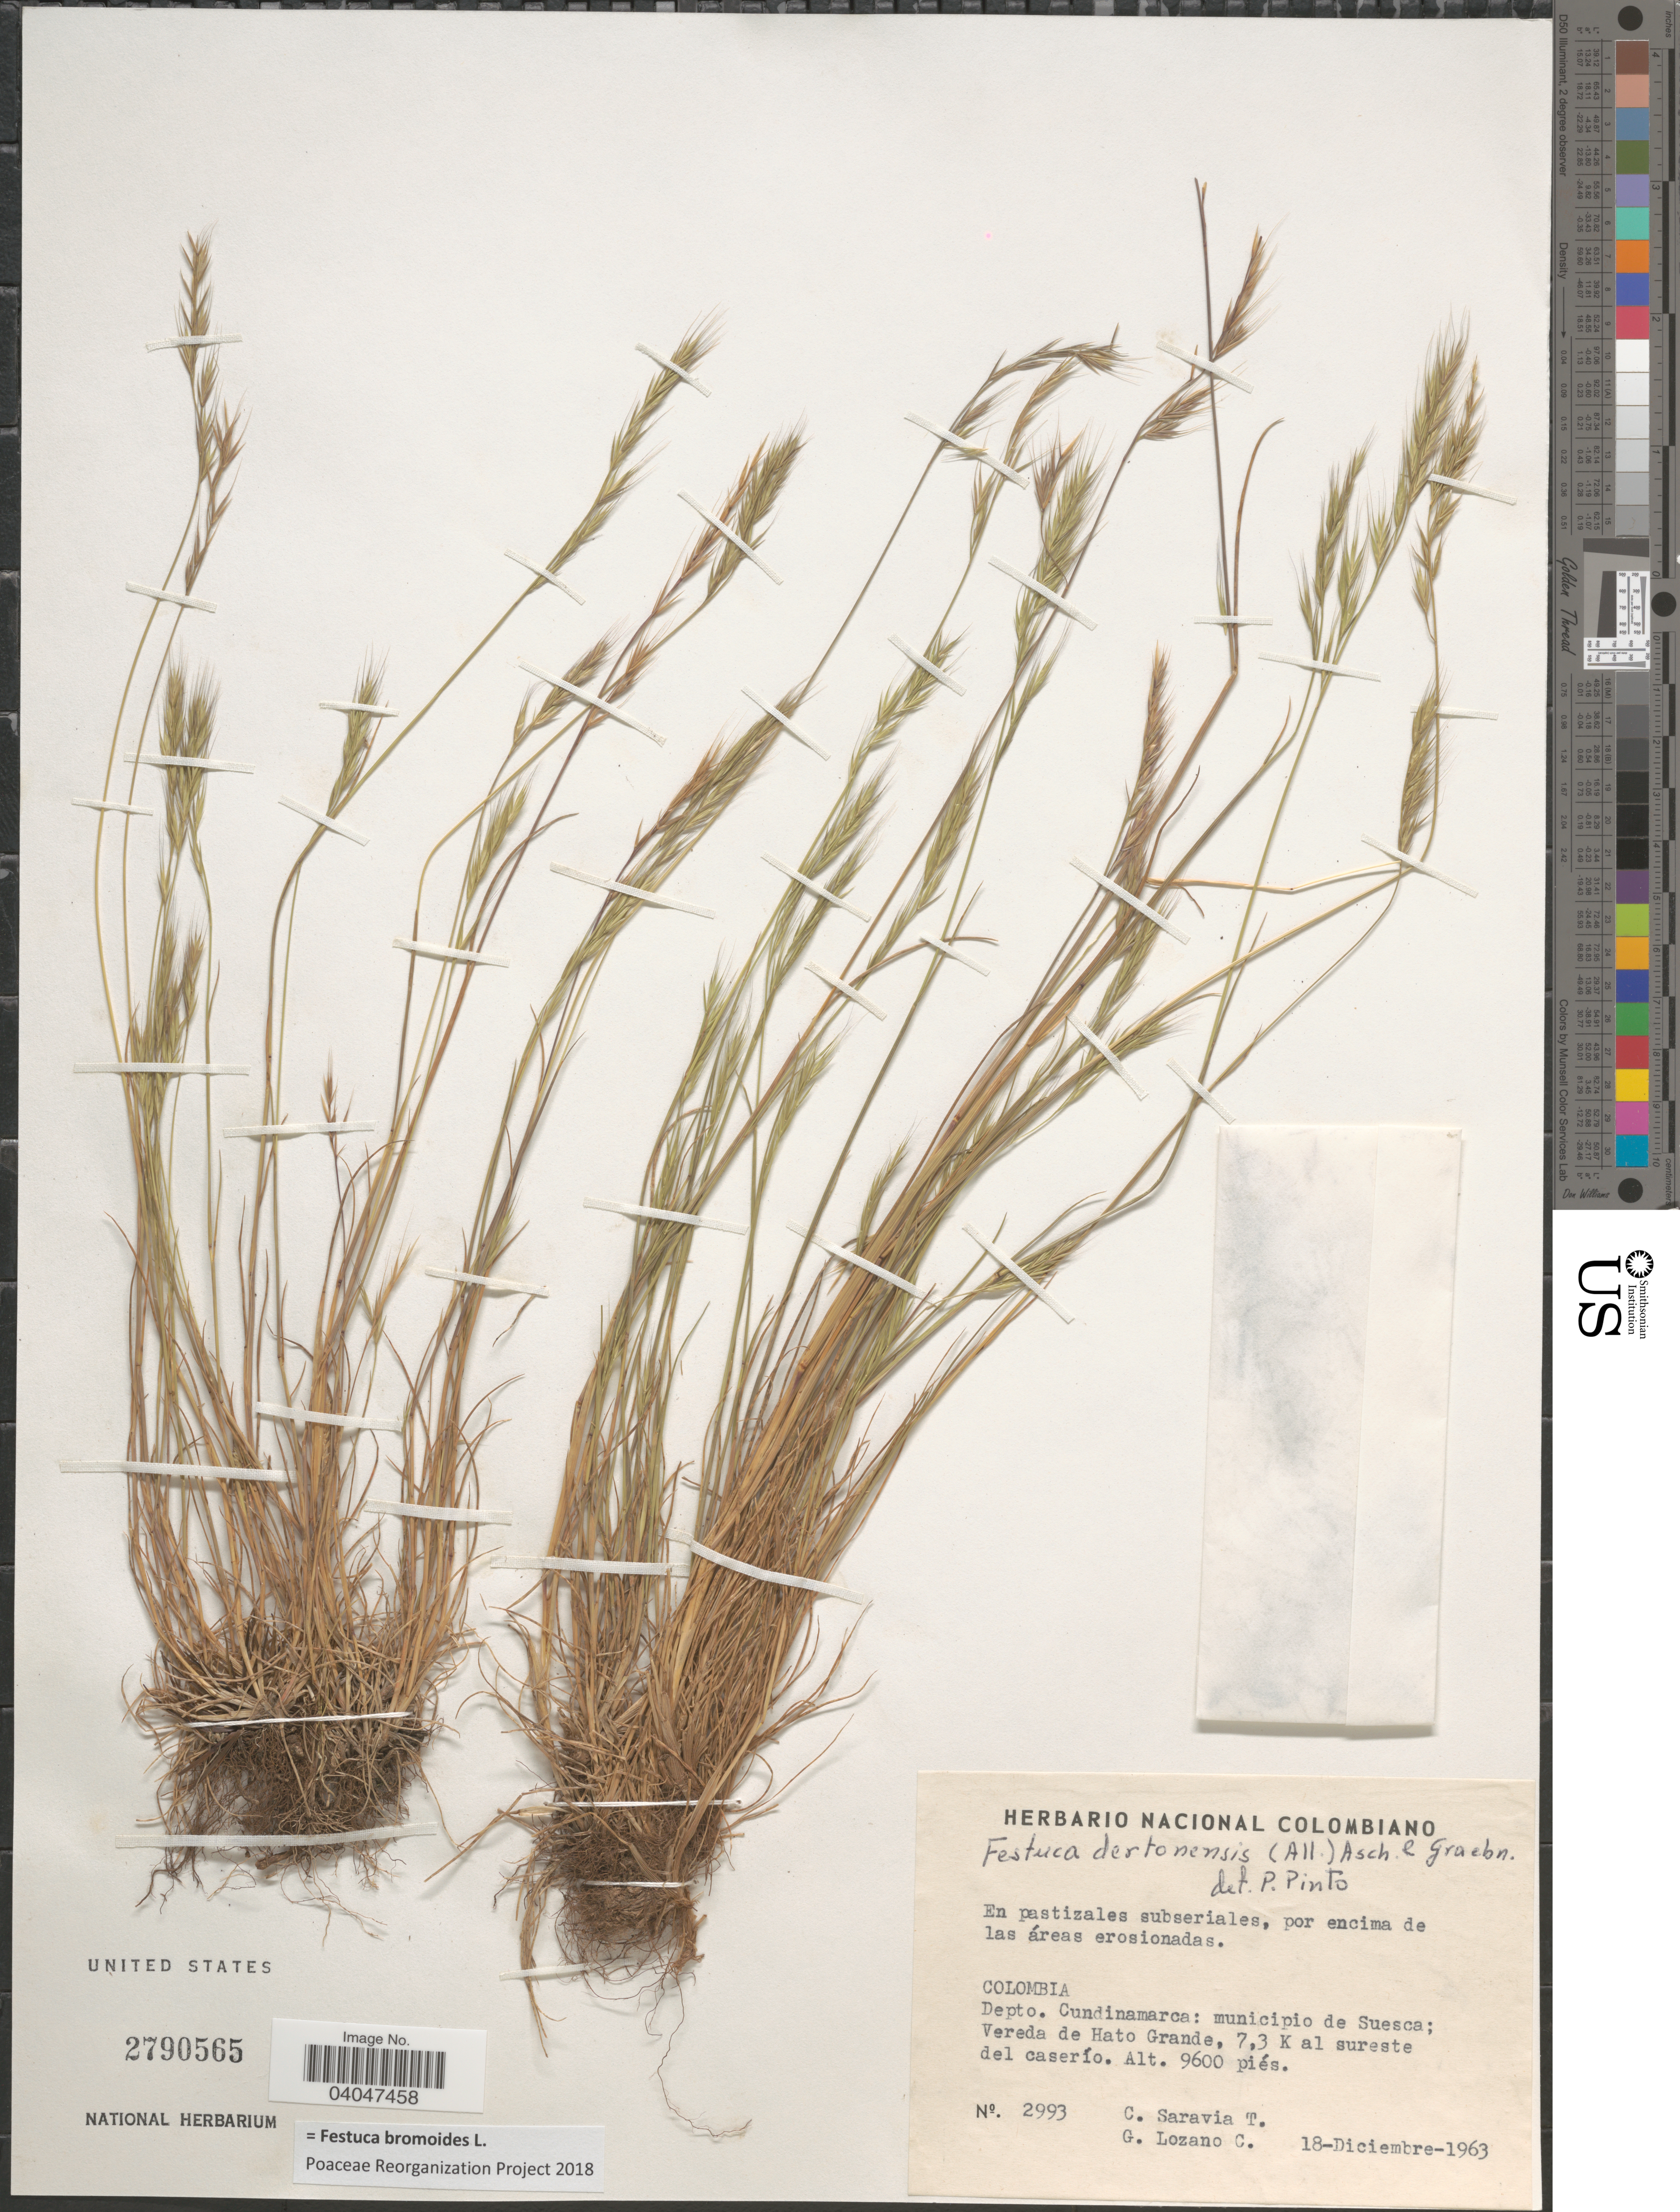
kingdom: Plantae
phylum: Tracheophyta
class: Liliopsida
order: Poales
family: Poaceae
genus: Festuca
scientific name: Festuca bromoides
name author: L.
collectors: C. Saravia T. & G. Lozano-Contreras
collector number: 2993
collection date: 1963-12-18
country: Colombia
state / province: Cundinamarca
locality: Depto. Cundinamarca: municipio de Suesca; Vereda de Hato Grande, 7,3 K al sureste del caserío.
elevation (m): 2926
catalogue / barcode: US 2790565